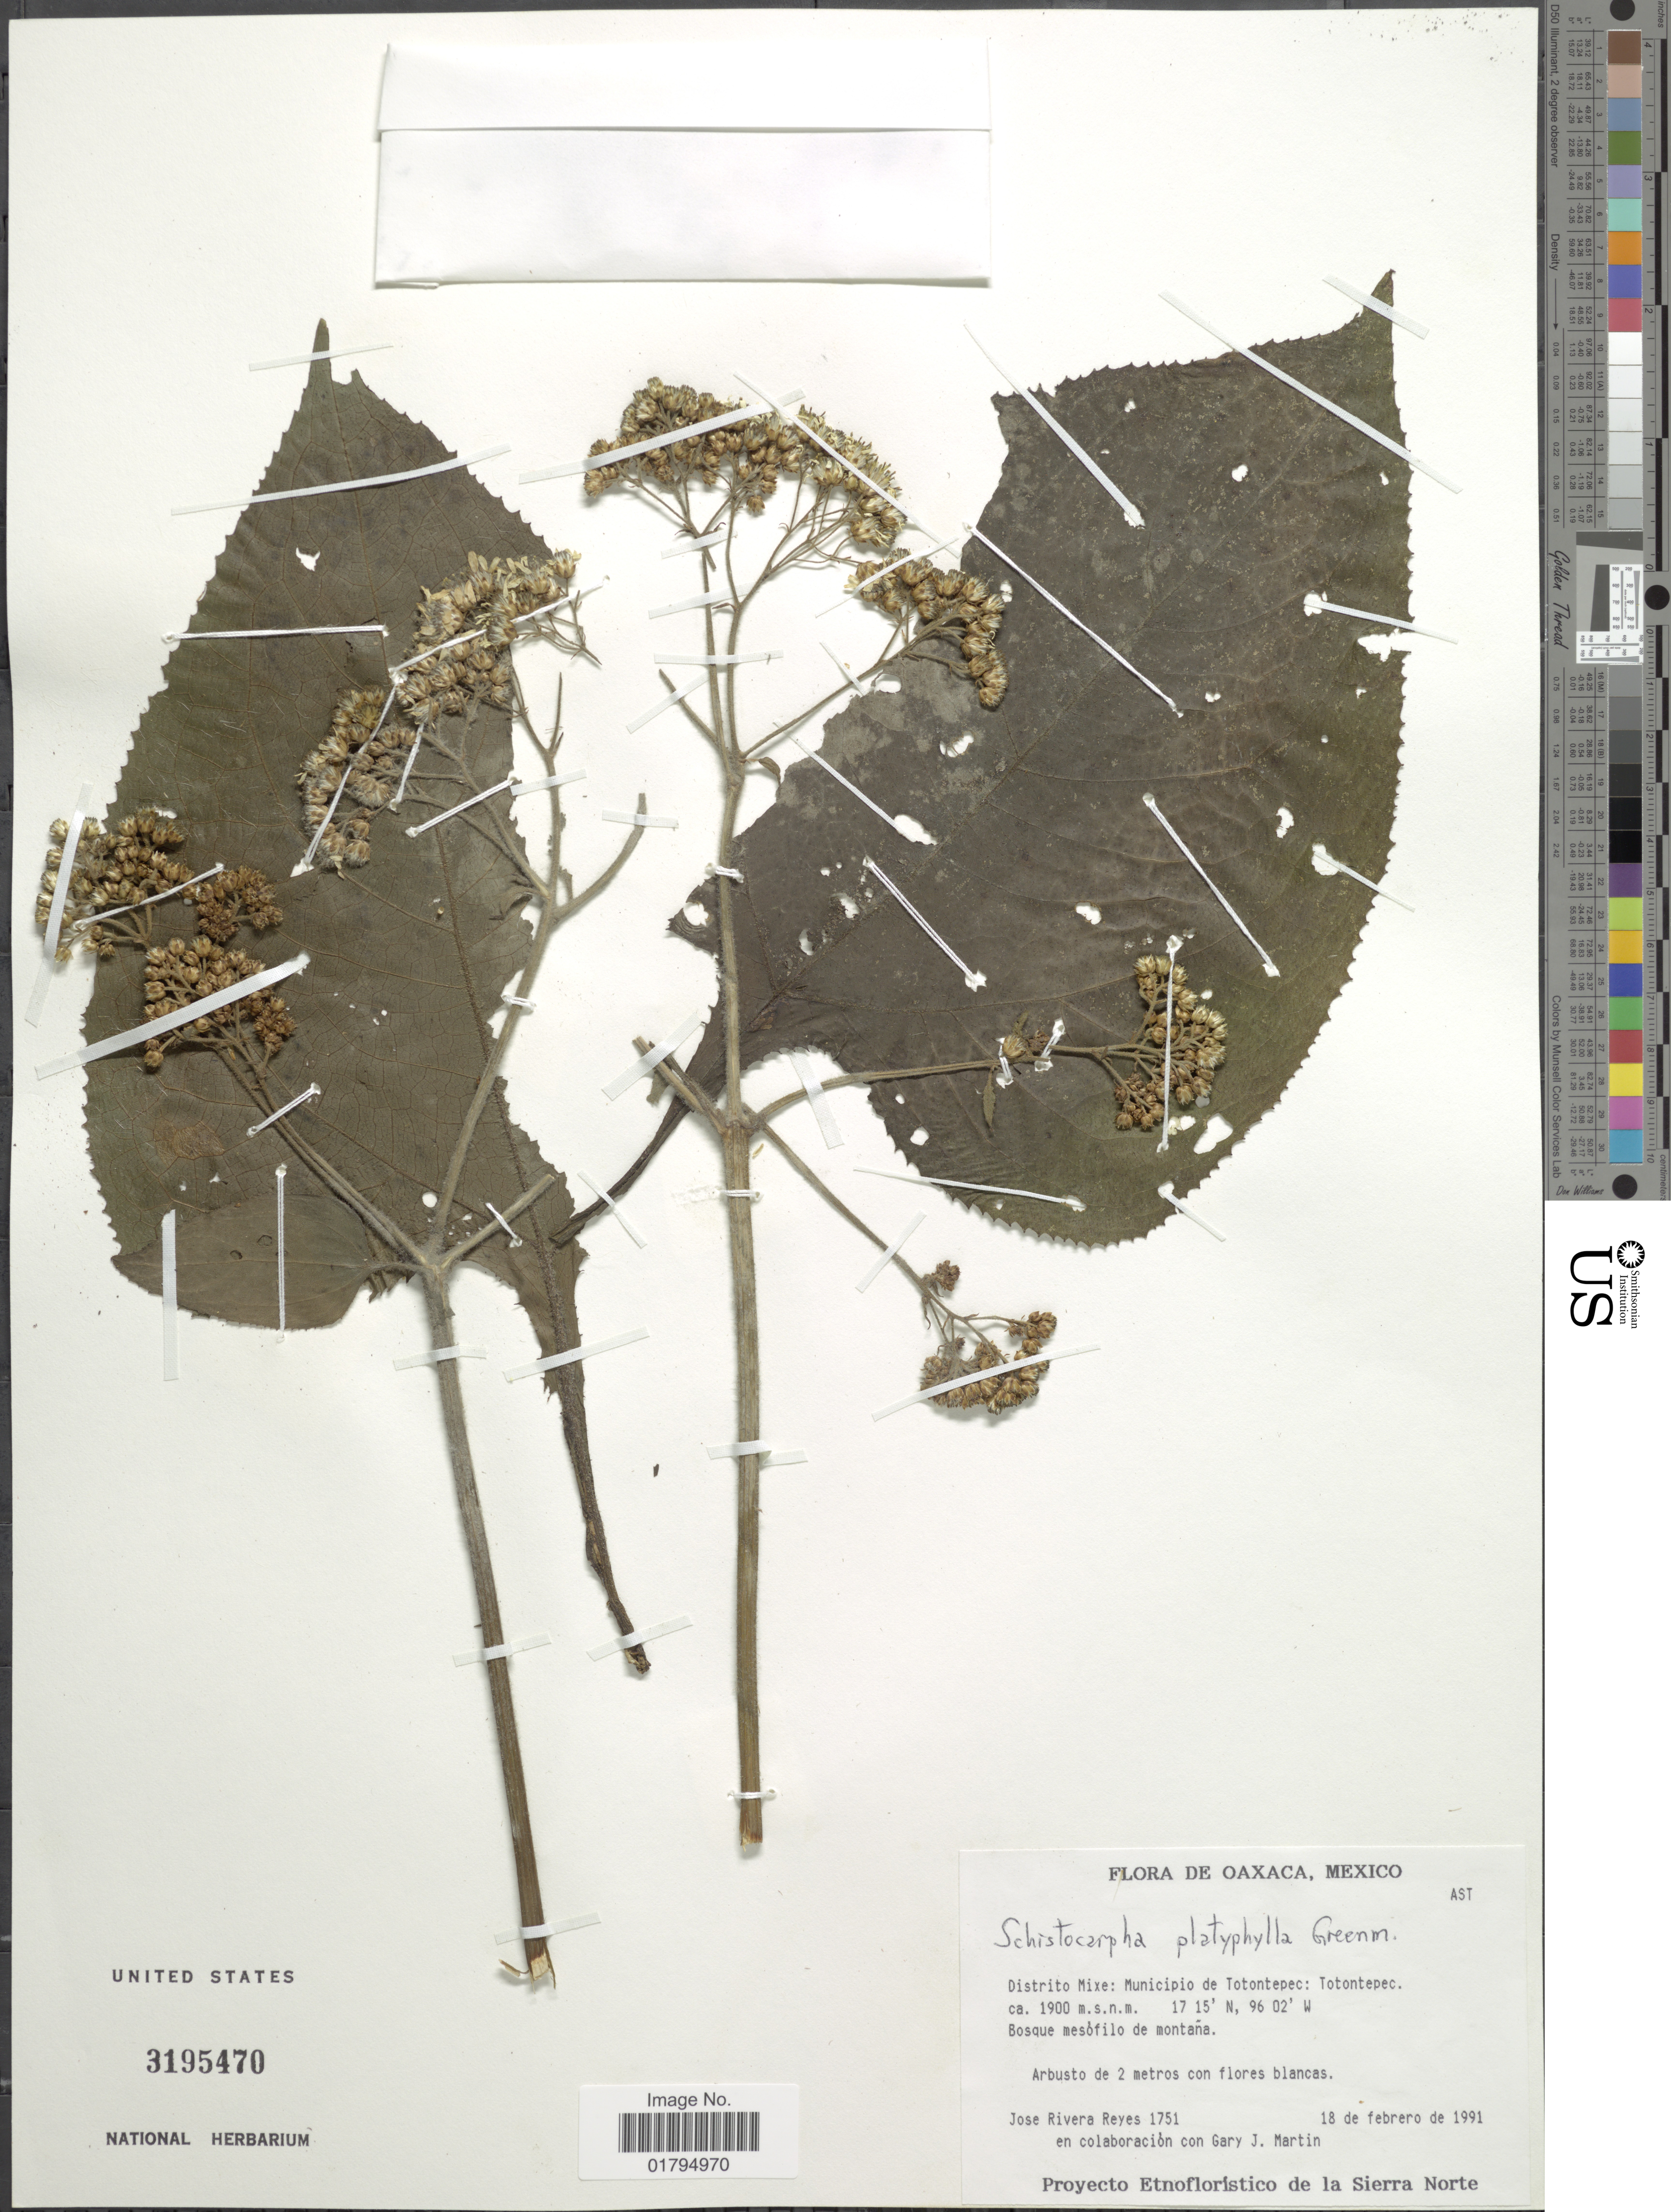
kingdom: Plantae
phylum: Tracheophyta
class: Magnoliopsida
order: Asterales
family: Asteraceae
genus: Schistocarpha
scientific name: Schistocarpha platyphylla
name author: Greenm.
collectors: J. Reyes & G. J. Martin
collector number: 1751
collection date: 1991-02-18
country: Mexico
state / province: Oaxaca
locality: Distrito MIxe, Municipio de Totontepec: Totontepec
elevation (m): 1900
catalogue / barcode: US 3195470